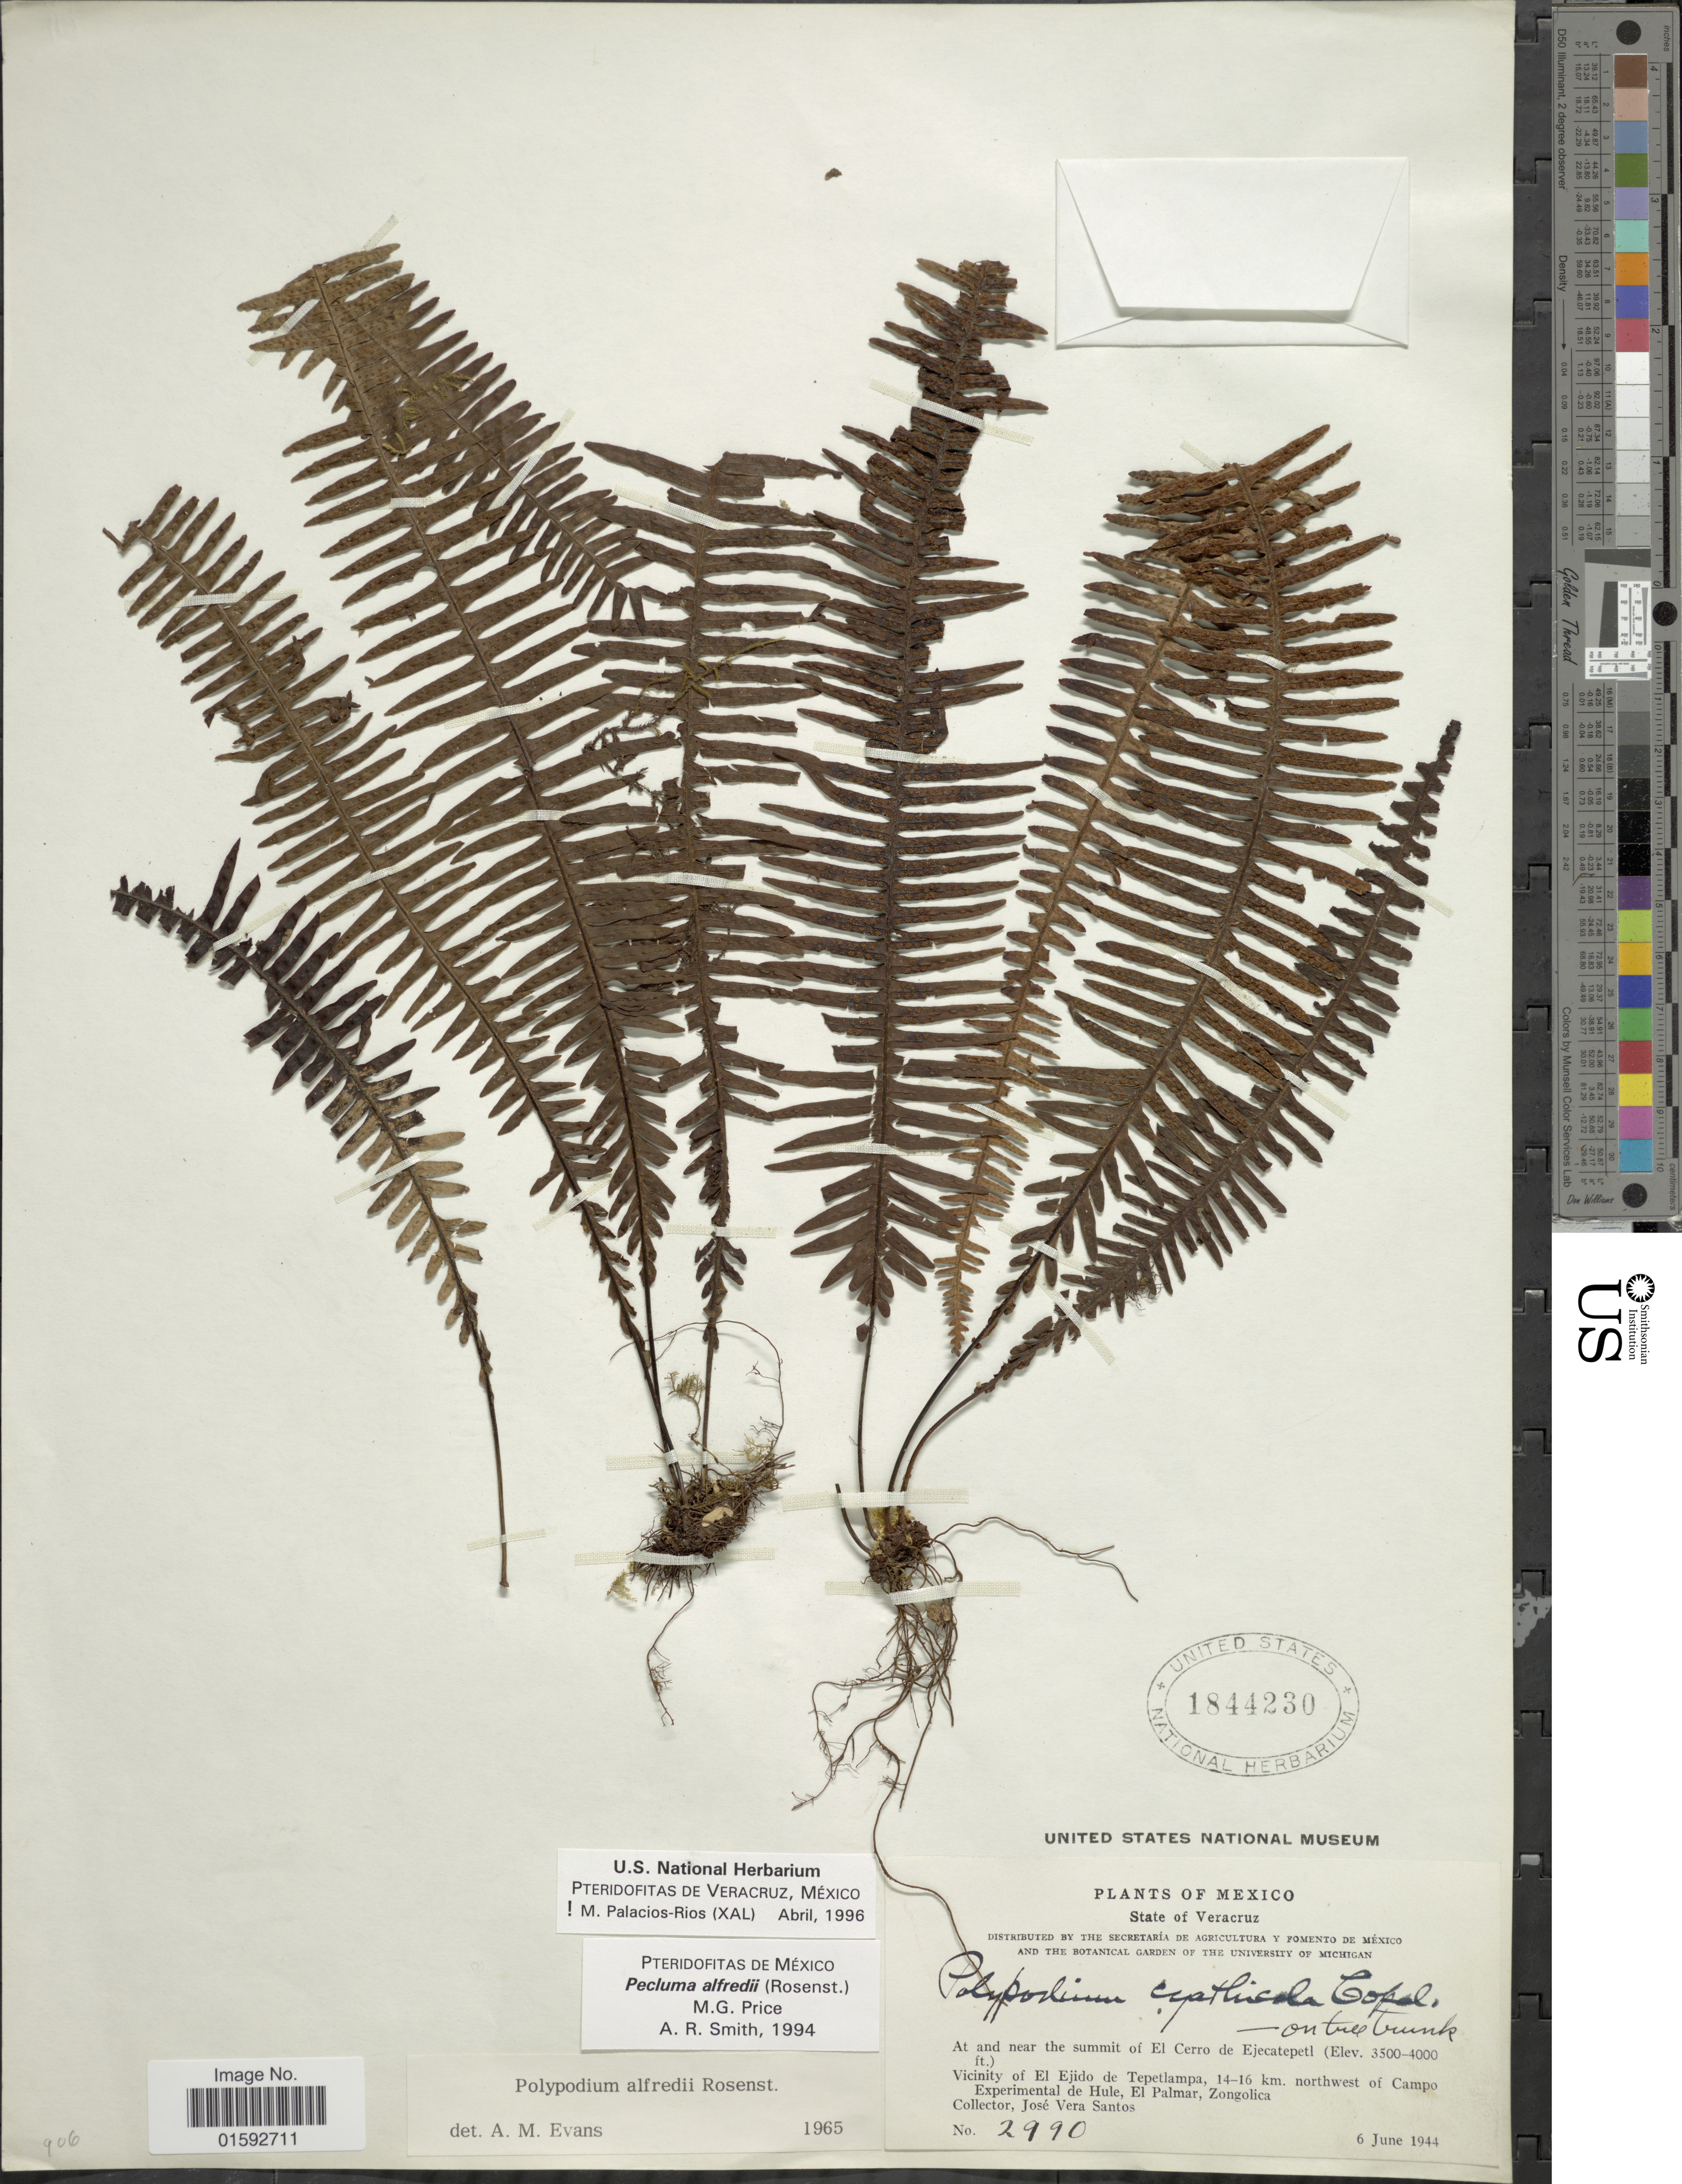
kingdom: Plantae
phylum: Tracheophyta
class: Polypodiopsida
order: Polypodiales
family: Polypodiaceae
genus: Pecluma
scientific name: Pecluma alfredii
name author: (Rosenst.) M.G. Price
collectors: J. V. Santos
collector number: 2990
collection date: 1944-06-06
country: Mexico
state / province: Veracruz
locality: State of Veracruz, At and near the summit of El Cerro de Ejecatepetl, Vicinity of El Ejido de Tepetlampa, 14-16 km. northwest of Campo Experimental de Hule, El Palmar, Zongolica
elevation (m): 1067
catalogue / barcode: US 1844230